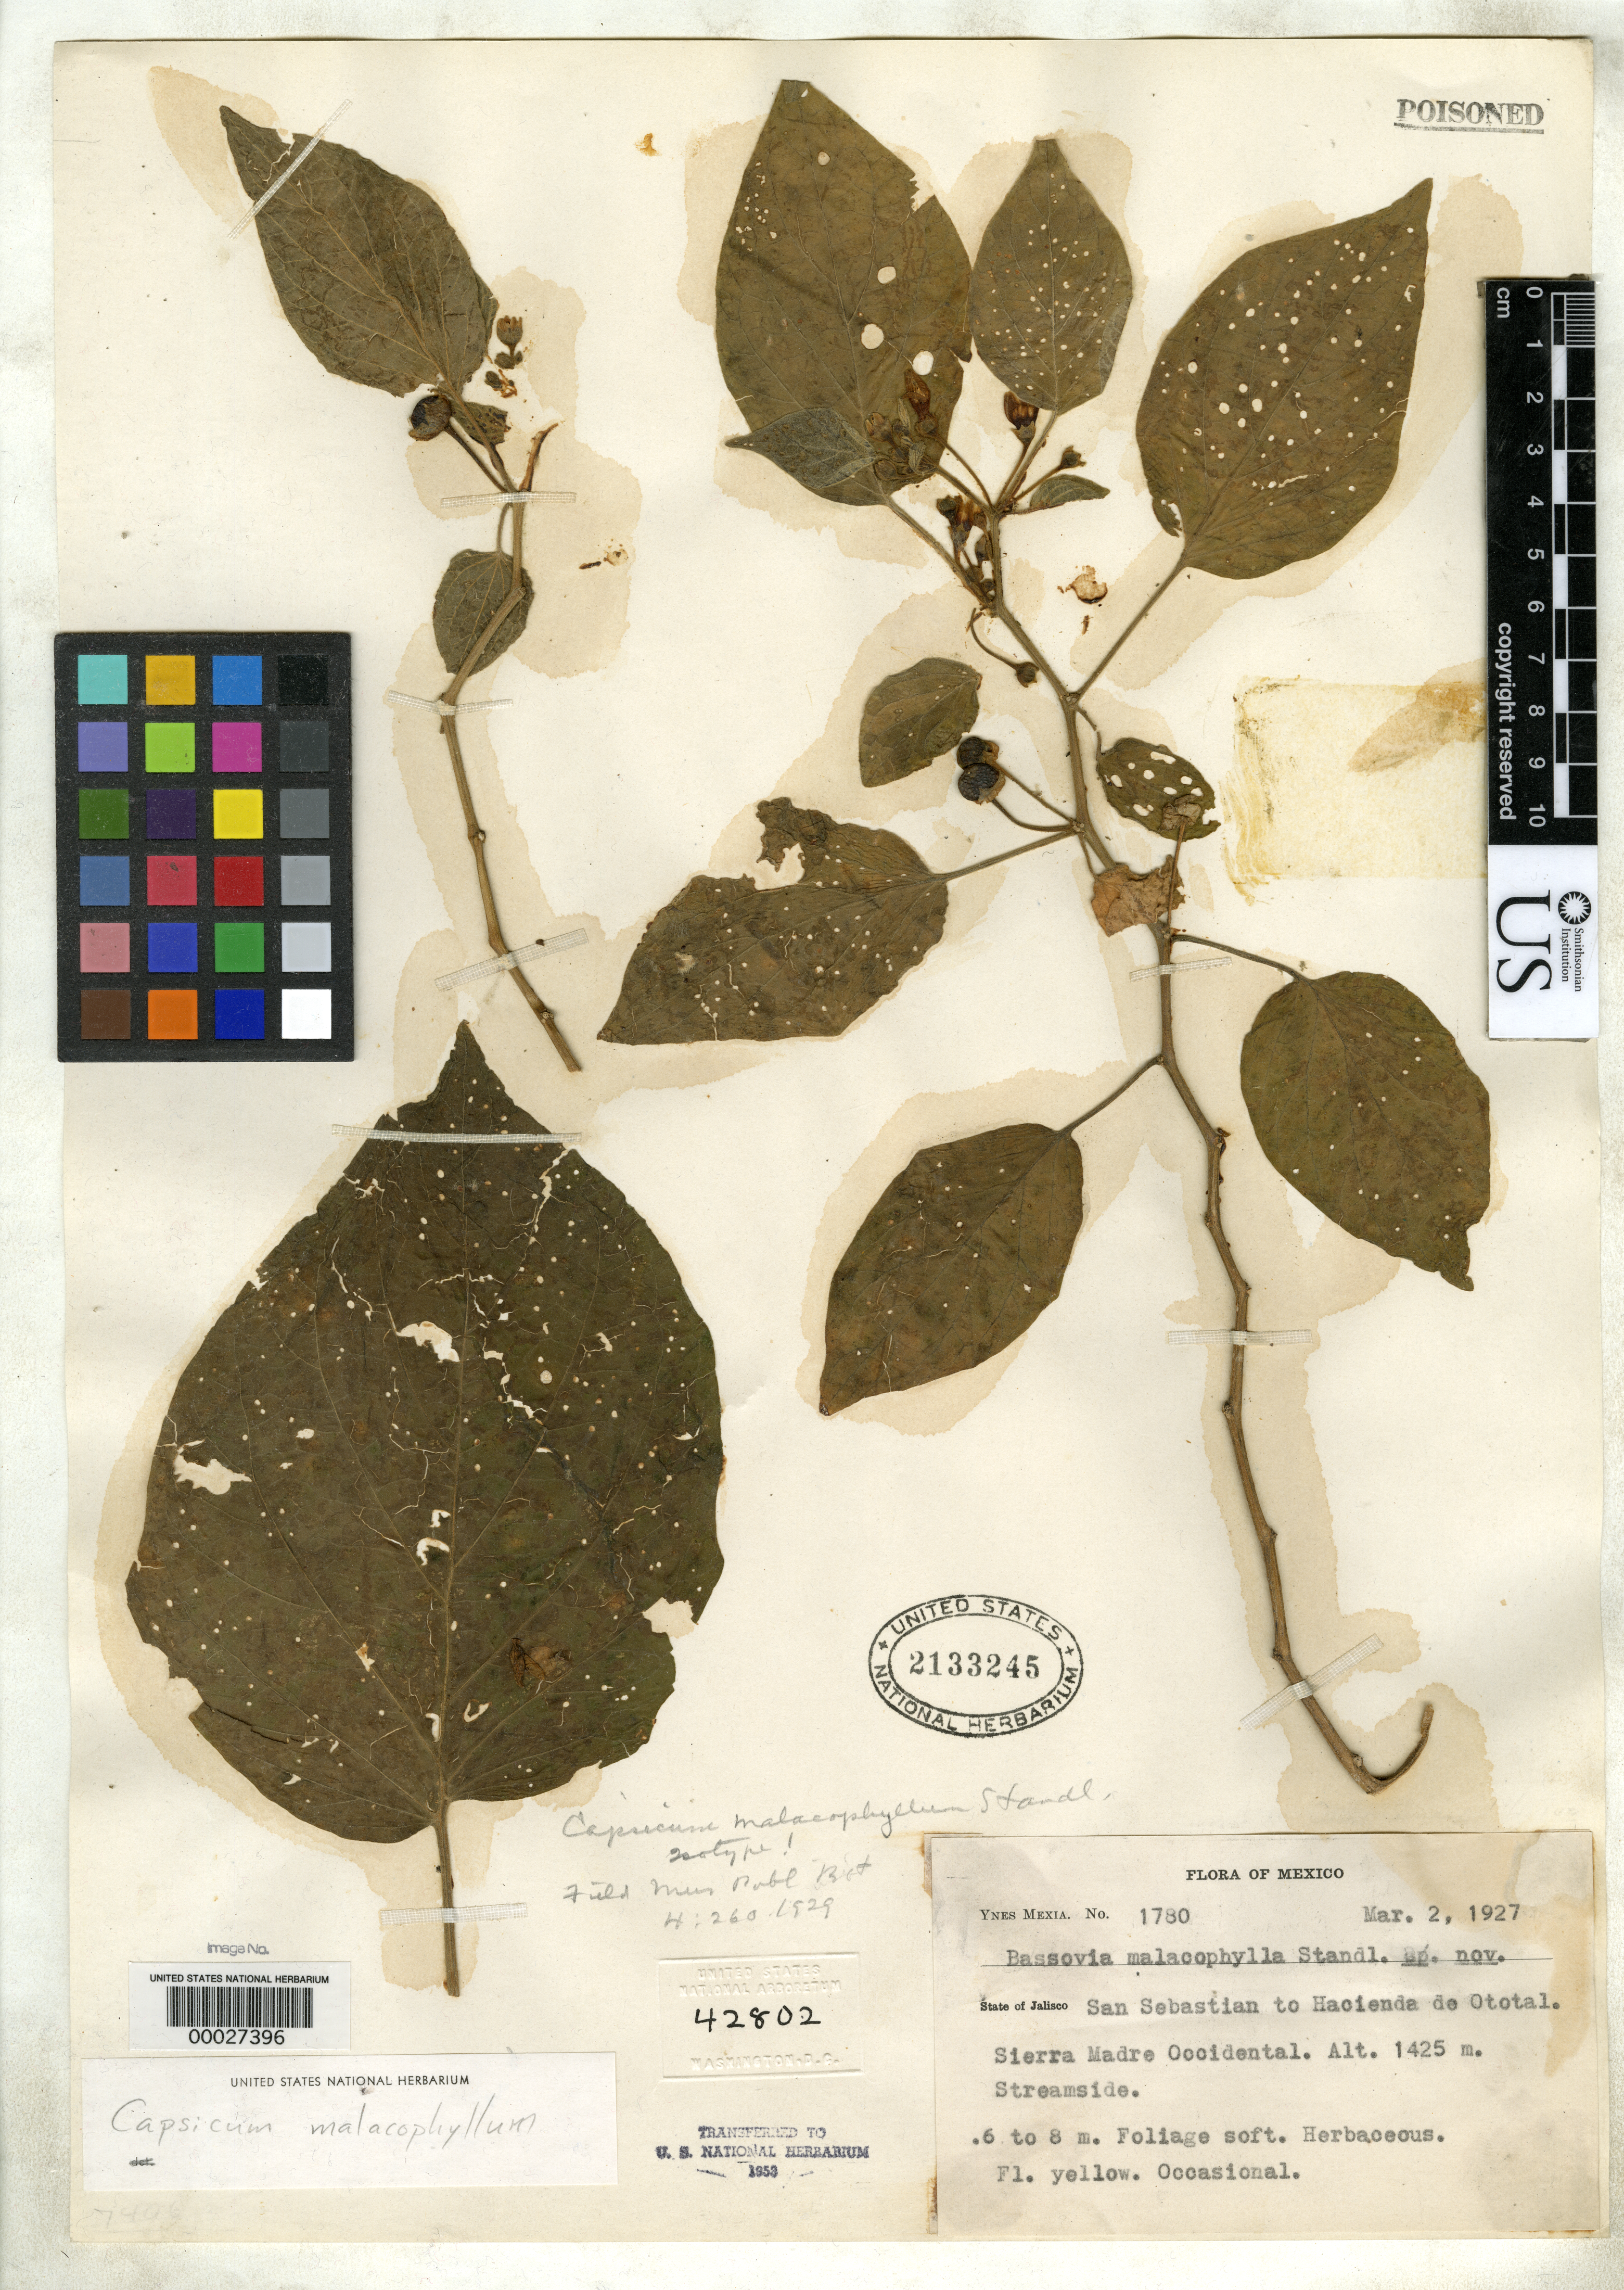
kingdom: Plantae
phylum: Tracheophyta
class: Magnoliopsida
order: Solanales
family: Solanaceae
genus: Capsicum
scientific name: Capsicum malacophyllum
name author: Standl.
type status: Isotype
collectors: Y. Mexia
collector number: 1780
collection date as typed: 02 Mar 1927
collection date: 1927-03-02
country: Mexico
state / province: Jalisco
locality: Between San Sebastian and Hacienda del Ototal.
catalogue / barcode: US 2133245